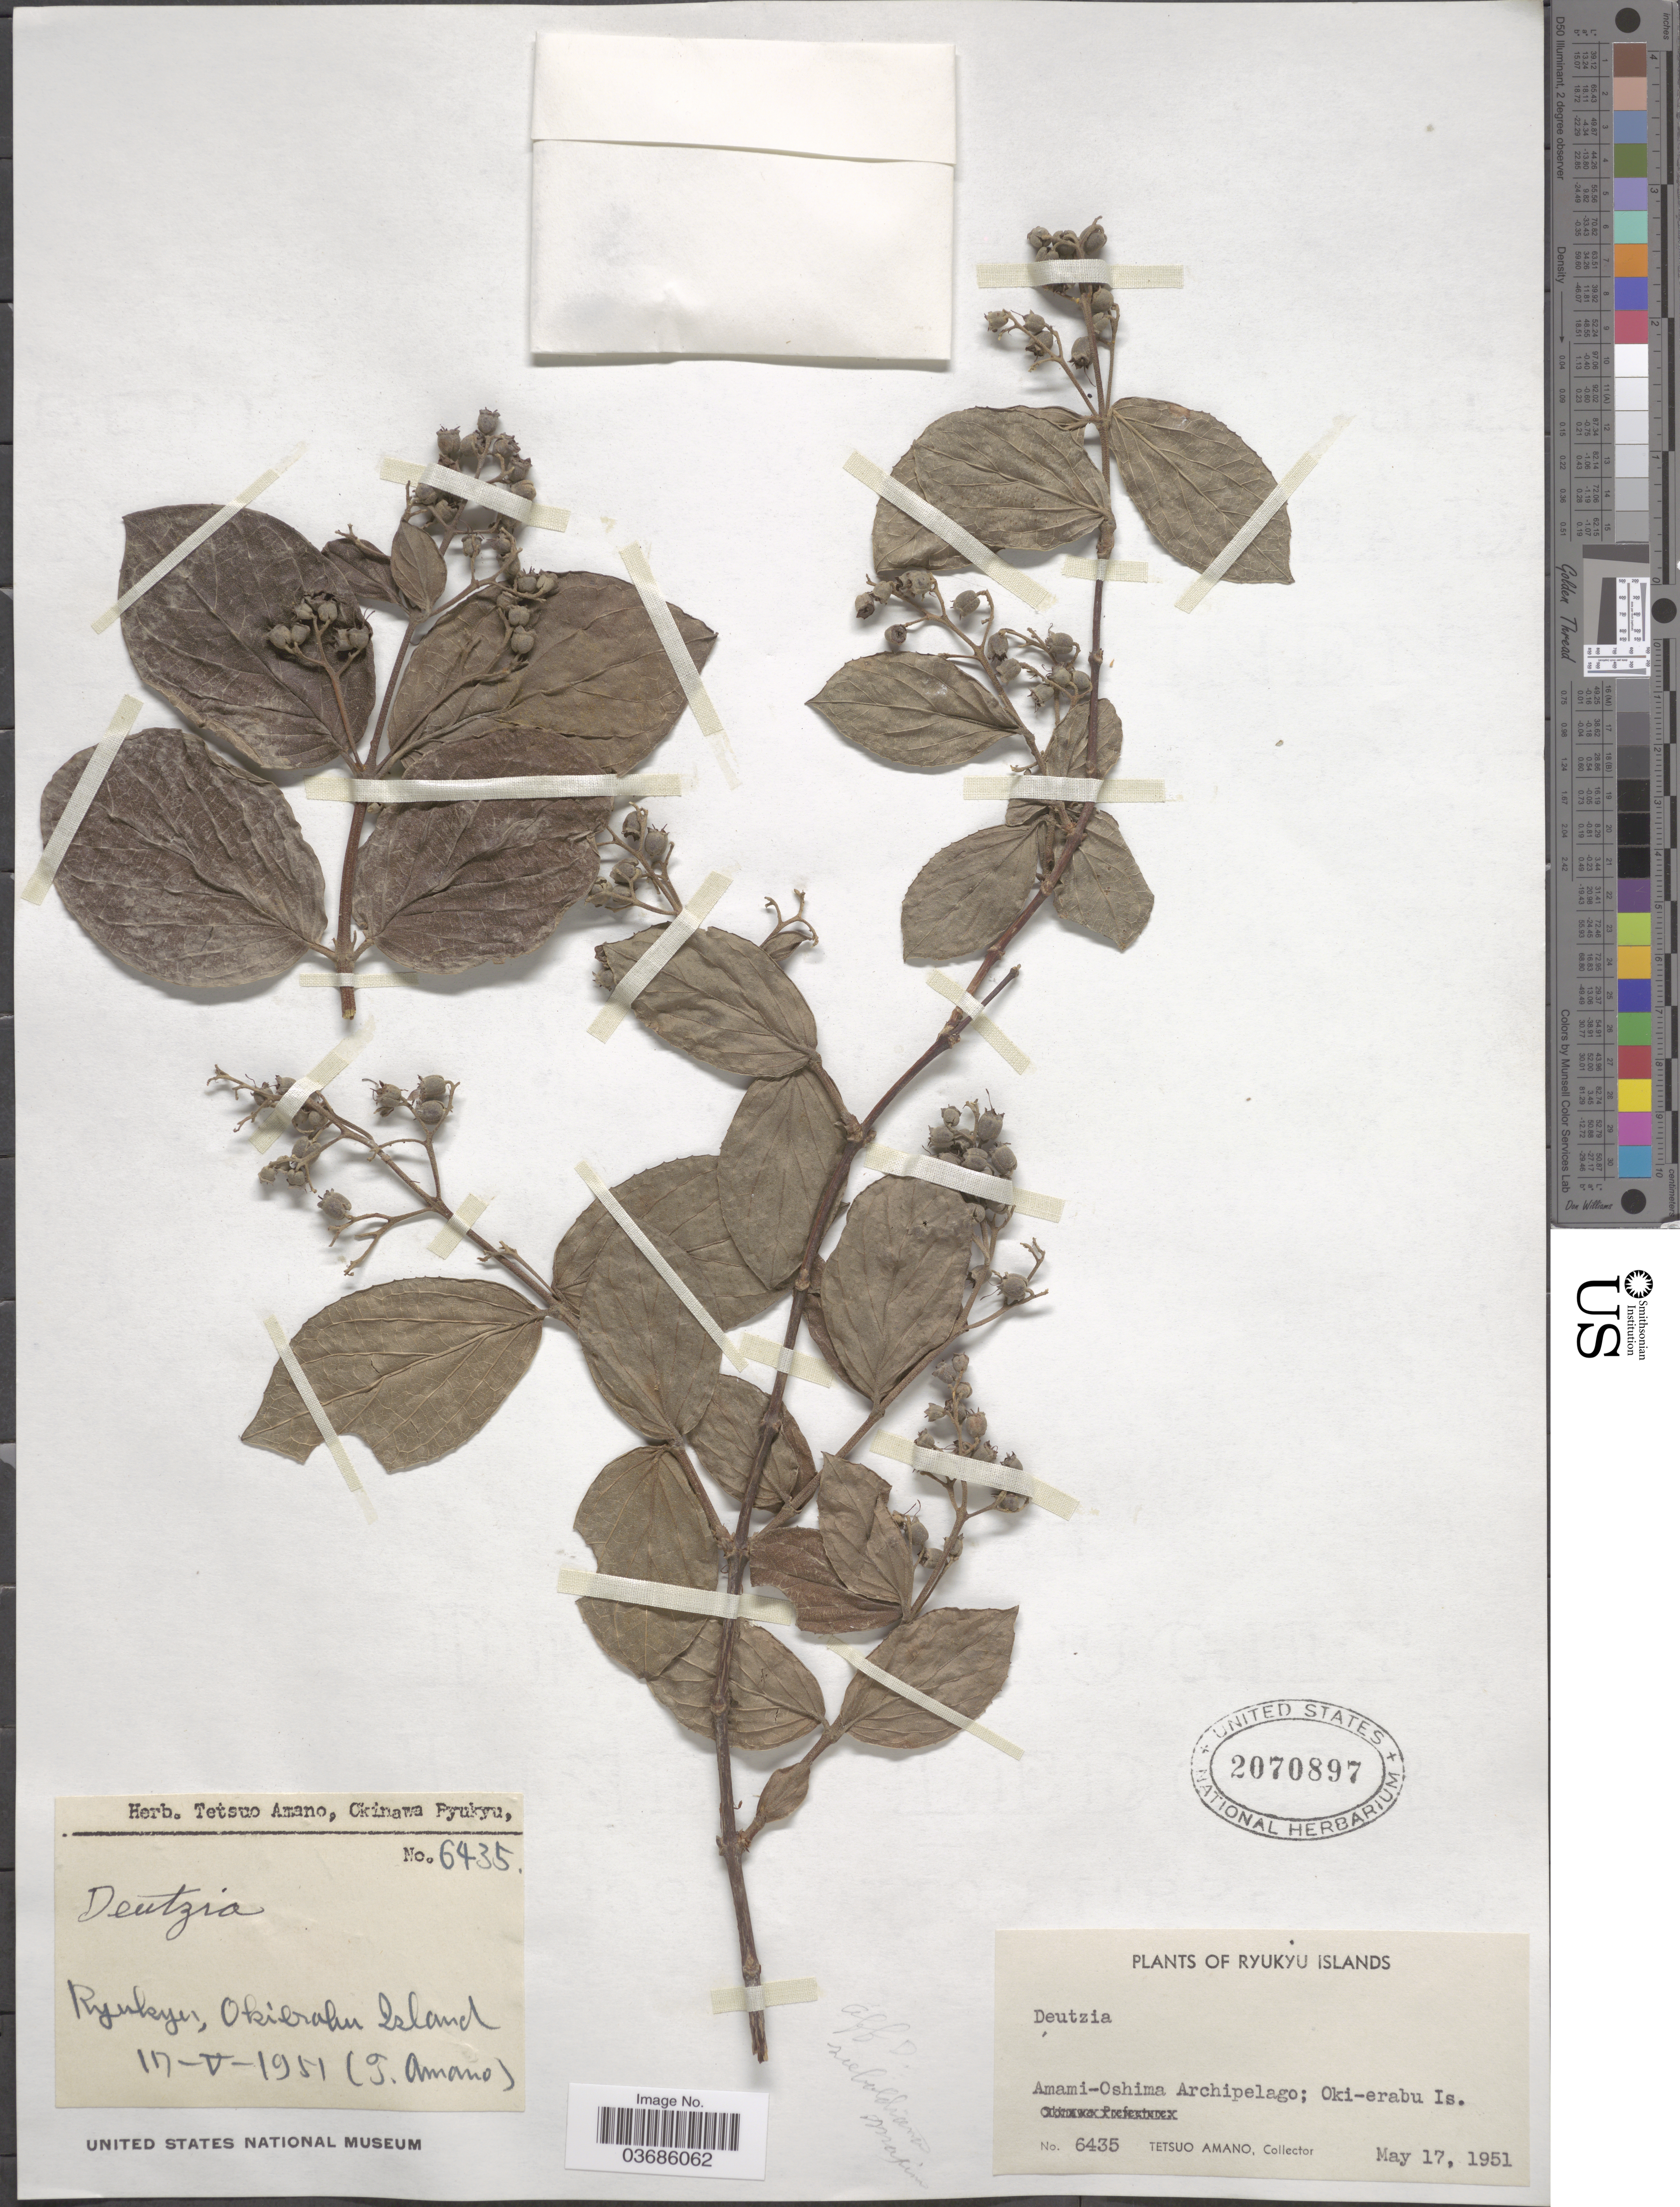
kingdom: Plantae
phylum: Tracheophyta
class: Magnoliopsida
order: Cornales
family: Hydrangeaceae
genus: Deutzia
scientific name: Deutzia sp.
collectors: T. Amano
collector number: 6435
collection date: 1951-05-17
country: Japan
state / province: Okinawa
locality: Ryukyu Islands. Amami-Oshima Archipelago: Oki-erabu Island.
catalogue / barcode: US 2070897